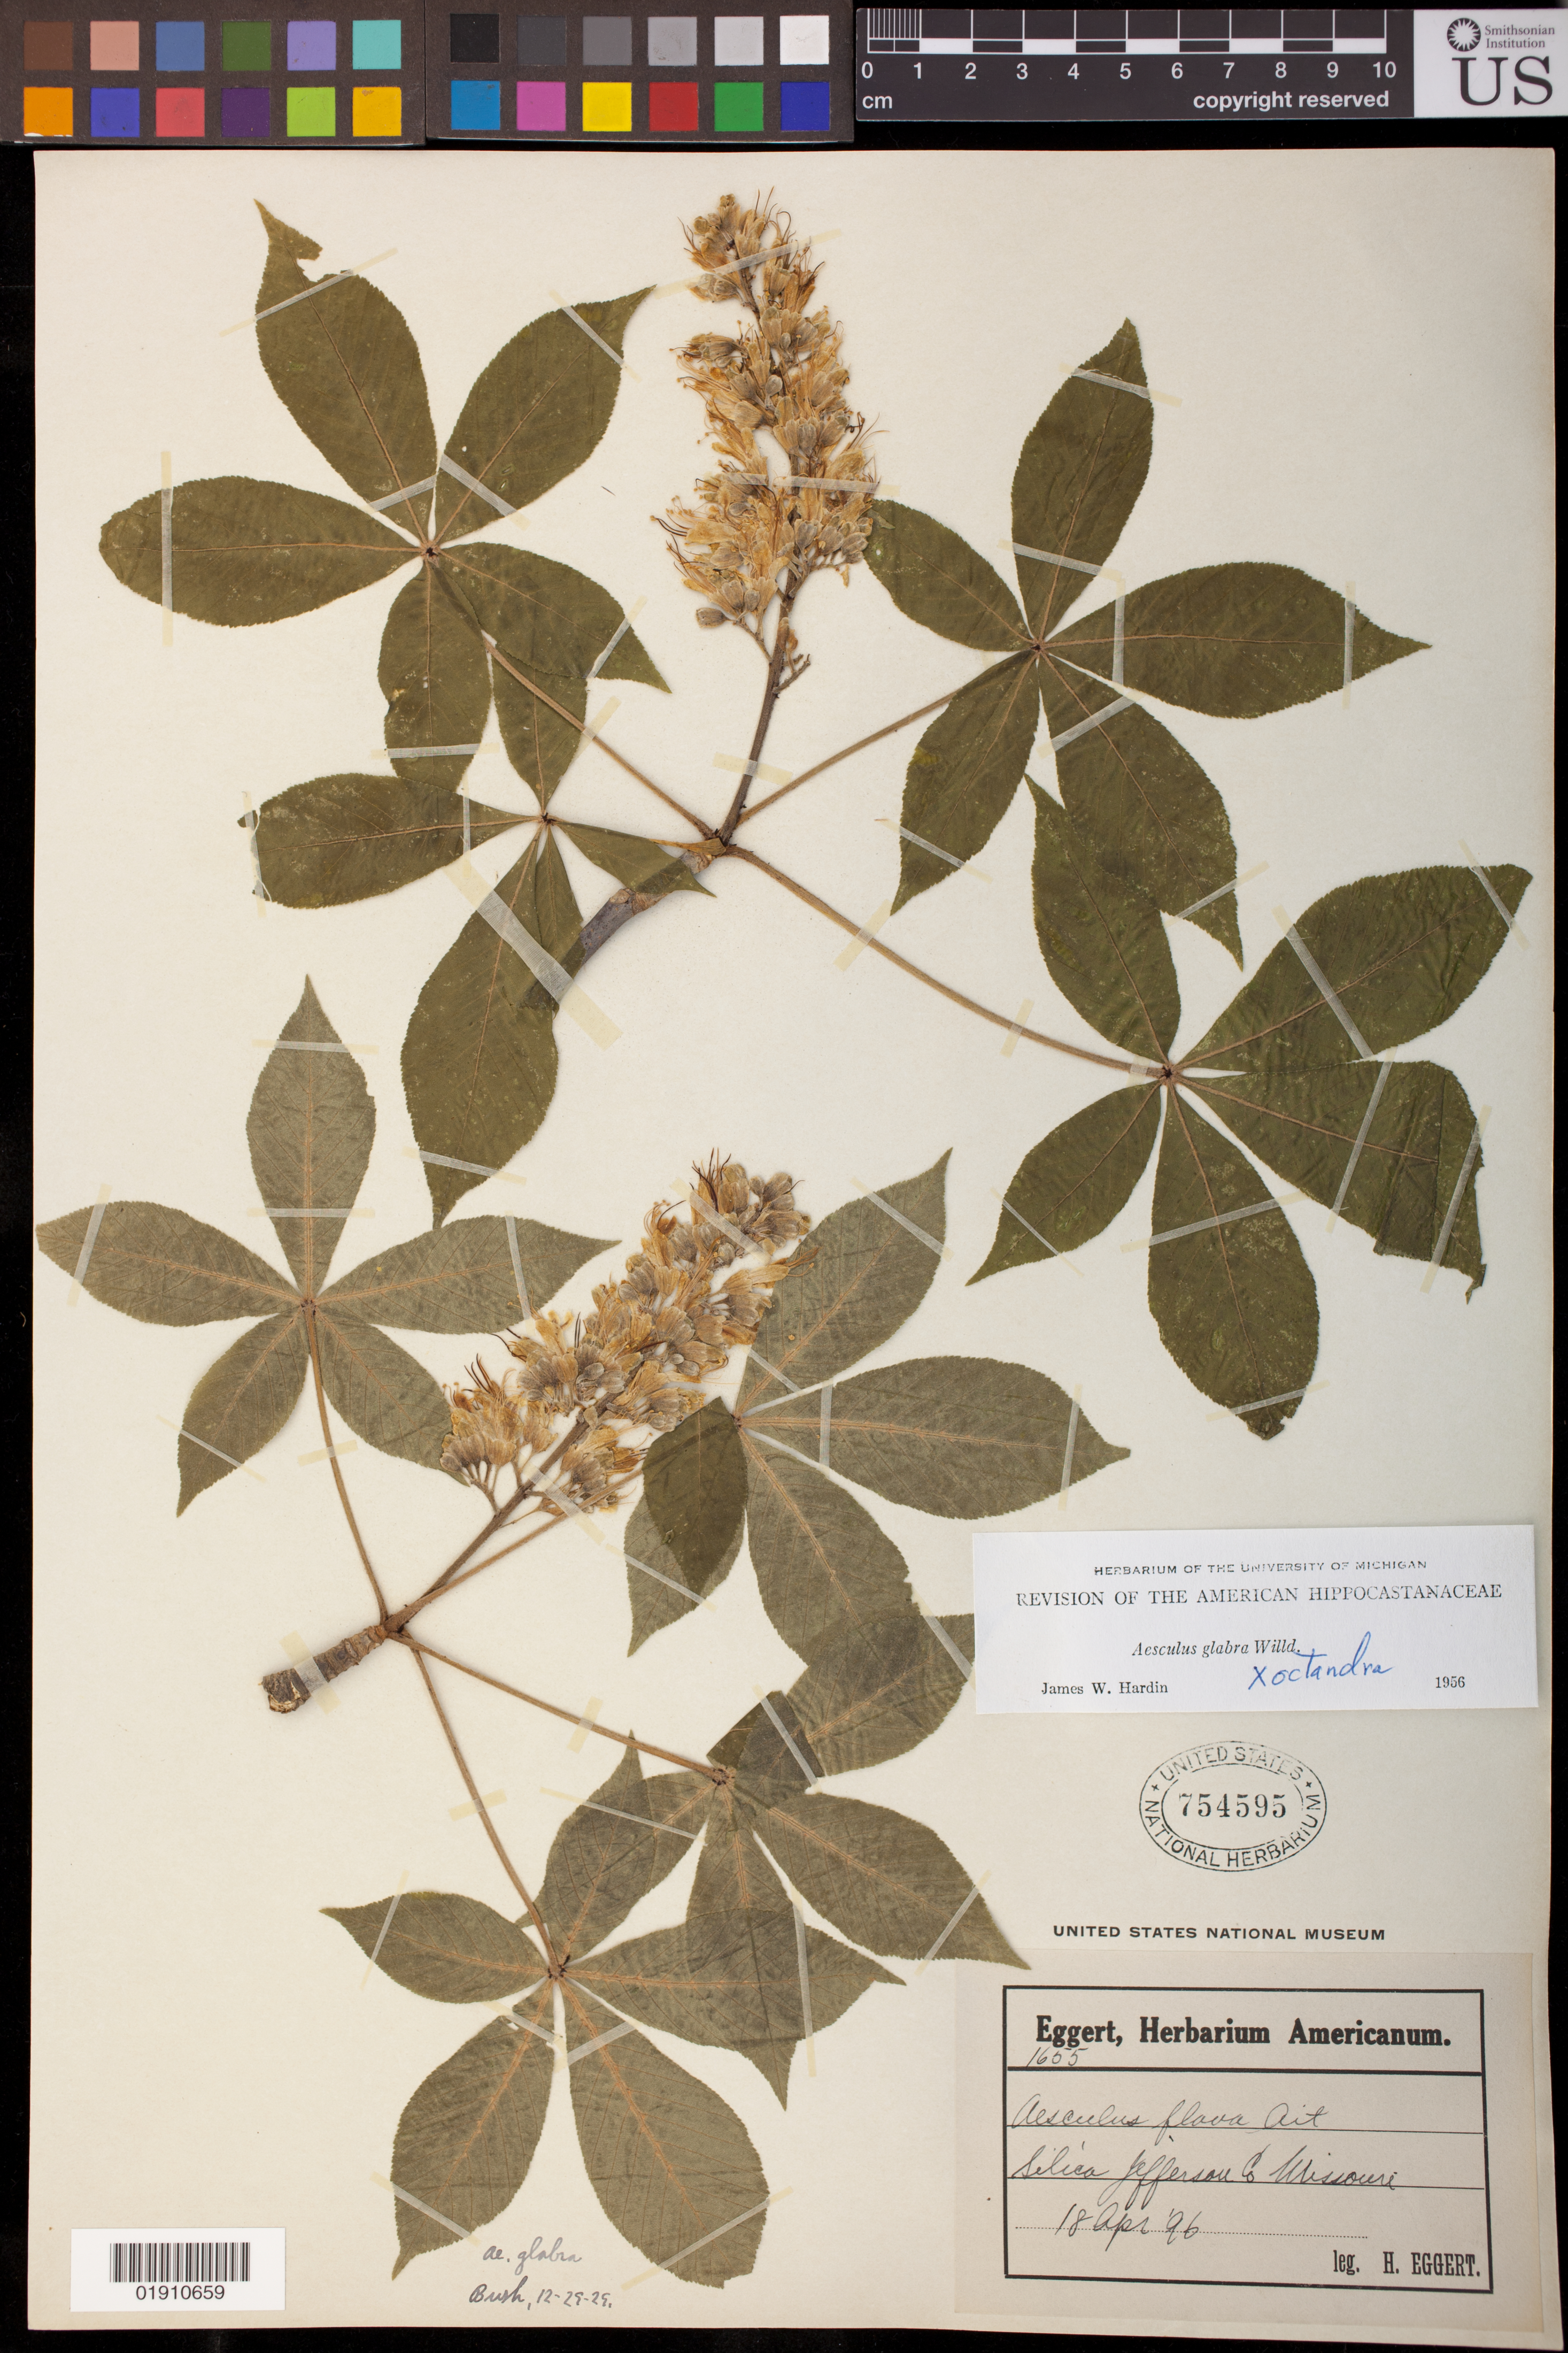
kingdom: Plantae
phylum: Tracheophyta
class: Magnoliopsida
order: Sapindales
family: Sapindaceae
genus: Aesculus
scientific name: Aesculus glabra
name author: Willd.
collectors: H. Eggert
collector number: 1655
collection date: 1896-04-18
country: United States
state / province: Missouri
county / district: Jefferson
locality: Selica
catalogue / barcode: US 754595